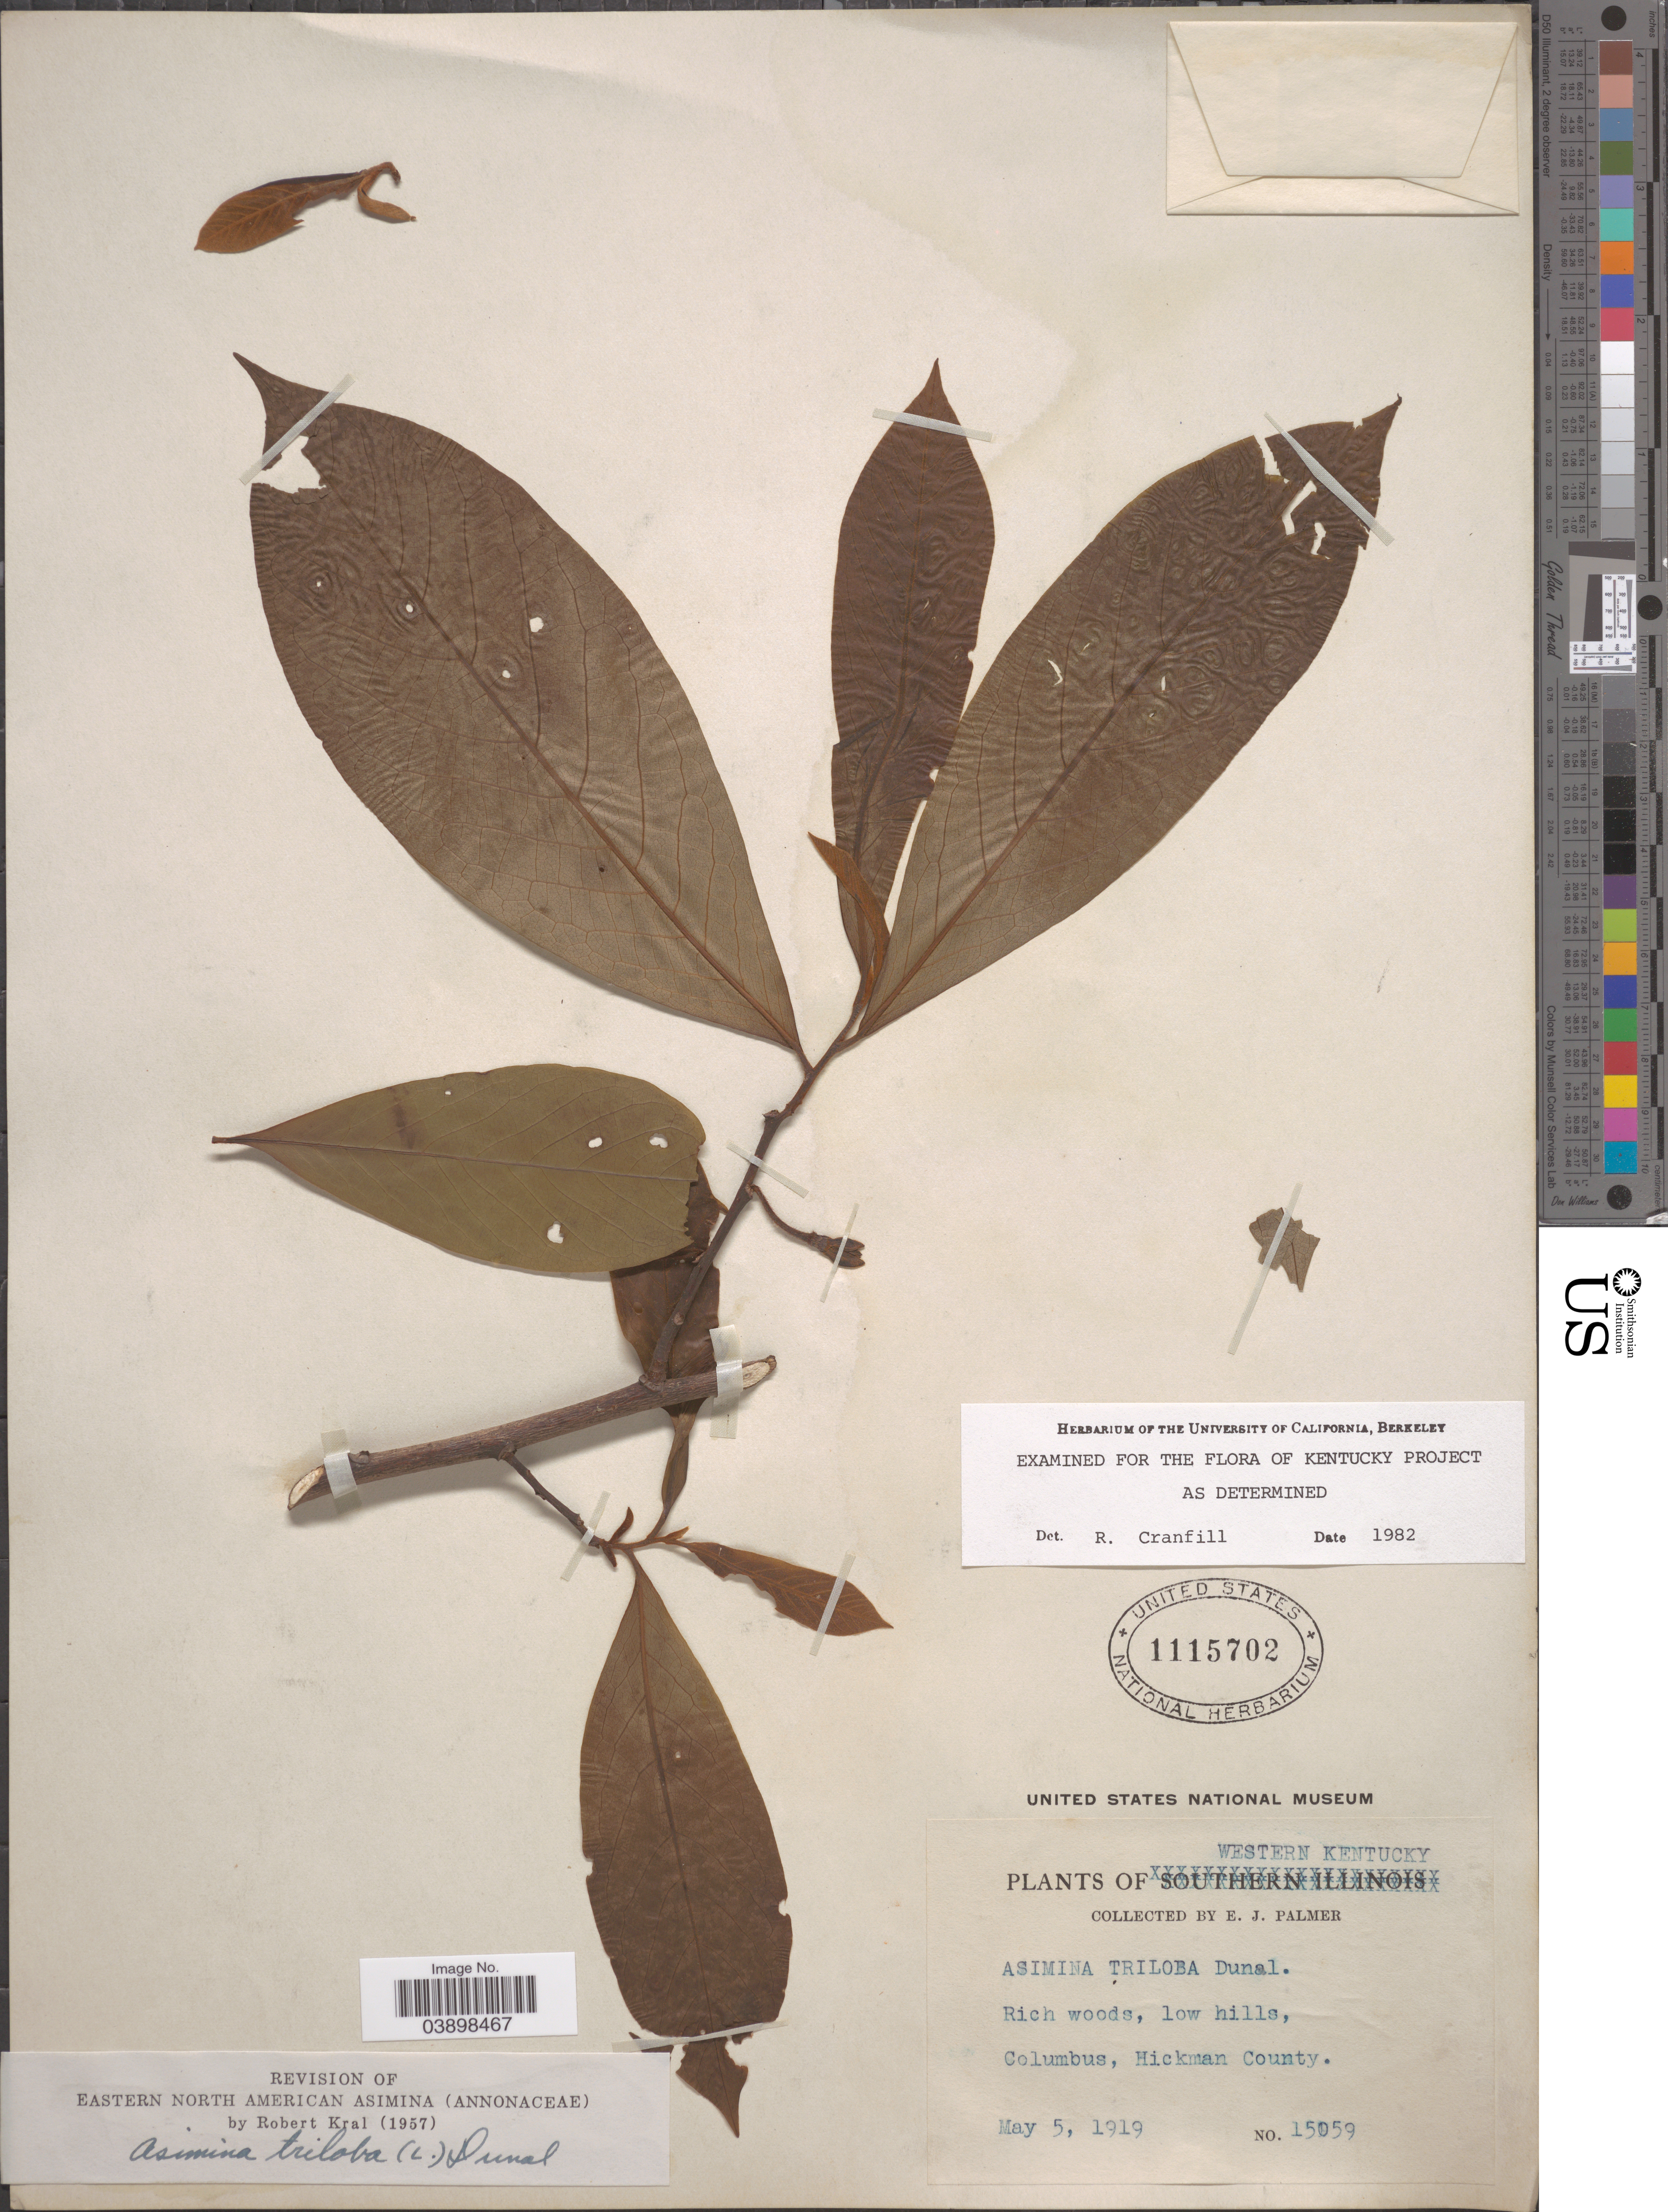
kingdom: Plantae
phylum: Tracheophyta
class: Magnoliopsida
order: Magnoliales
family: Annonaceae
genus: Asimina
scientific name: Asimina triloba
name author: (L.) Dunal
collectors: E. J. Palmer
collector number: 15059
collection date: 1919-05-05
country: United States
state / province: Kentucky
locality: Western Kentucky. Rich woods, low hills, Columbus, Hickman County.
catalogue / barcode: US 1115702